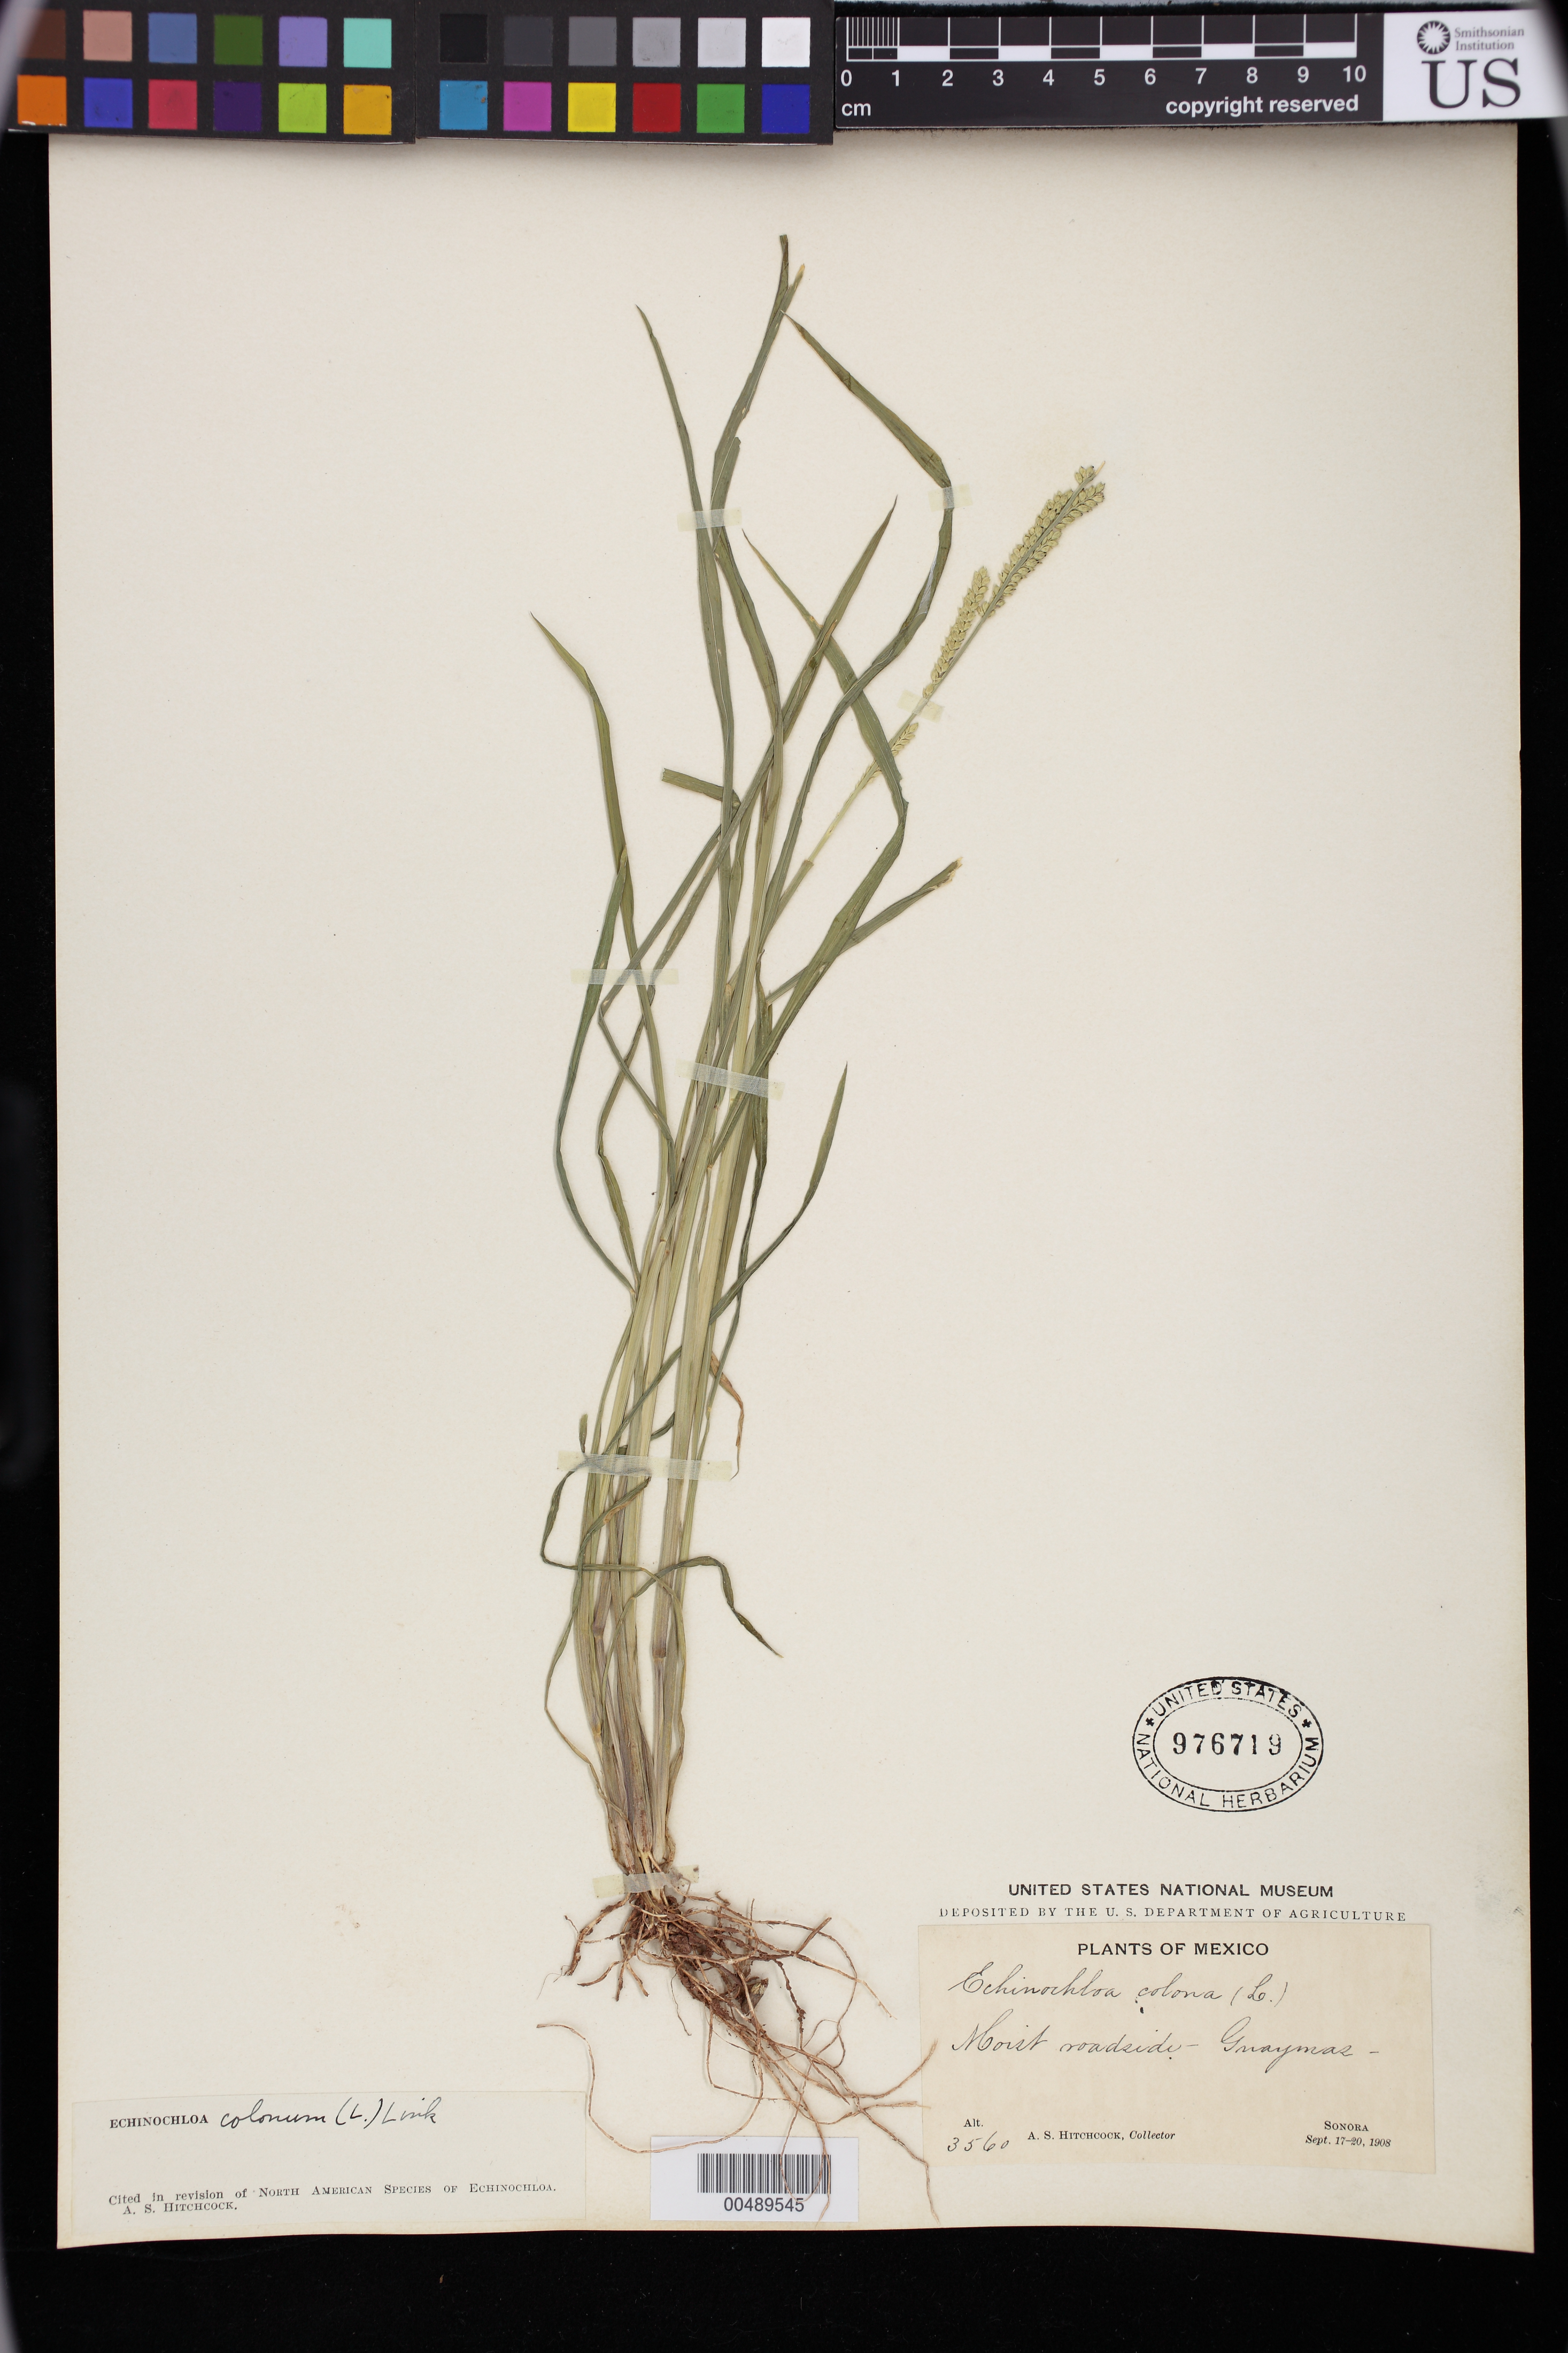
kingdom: Plantae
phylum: Tracheophyta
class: Liliopsida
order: Poales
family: Poaceae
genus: Echinochloa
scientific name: Echinochloa colona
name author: (L.) Link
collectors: A. S. Hitchcock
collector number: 3560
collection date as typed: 17 Sep 1908 to 20 Sep 1908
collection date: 1908-09-17/1908-09-20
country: Mexico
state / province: Sonora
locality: Guaymas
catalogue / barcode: US 976719